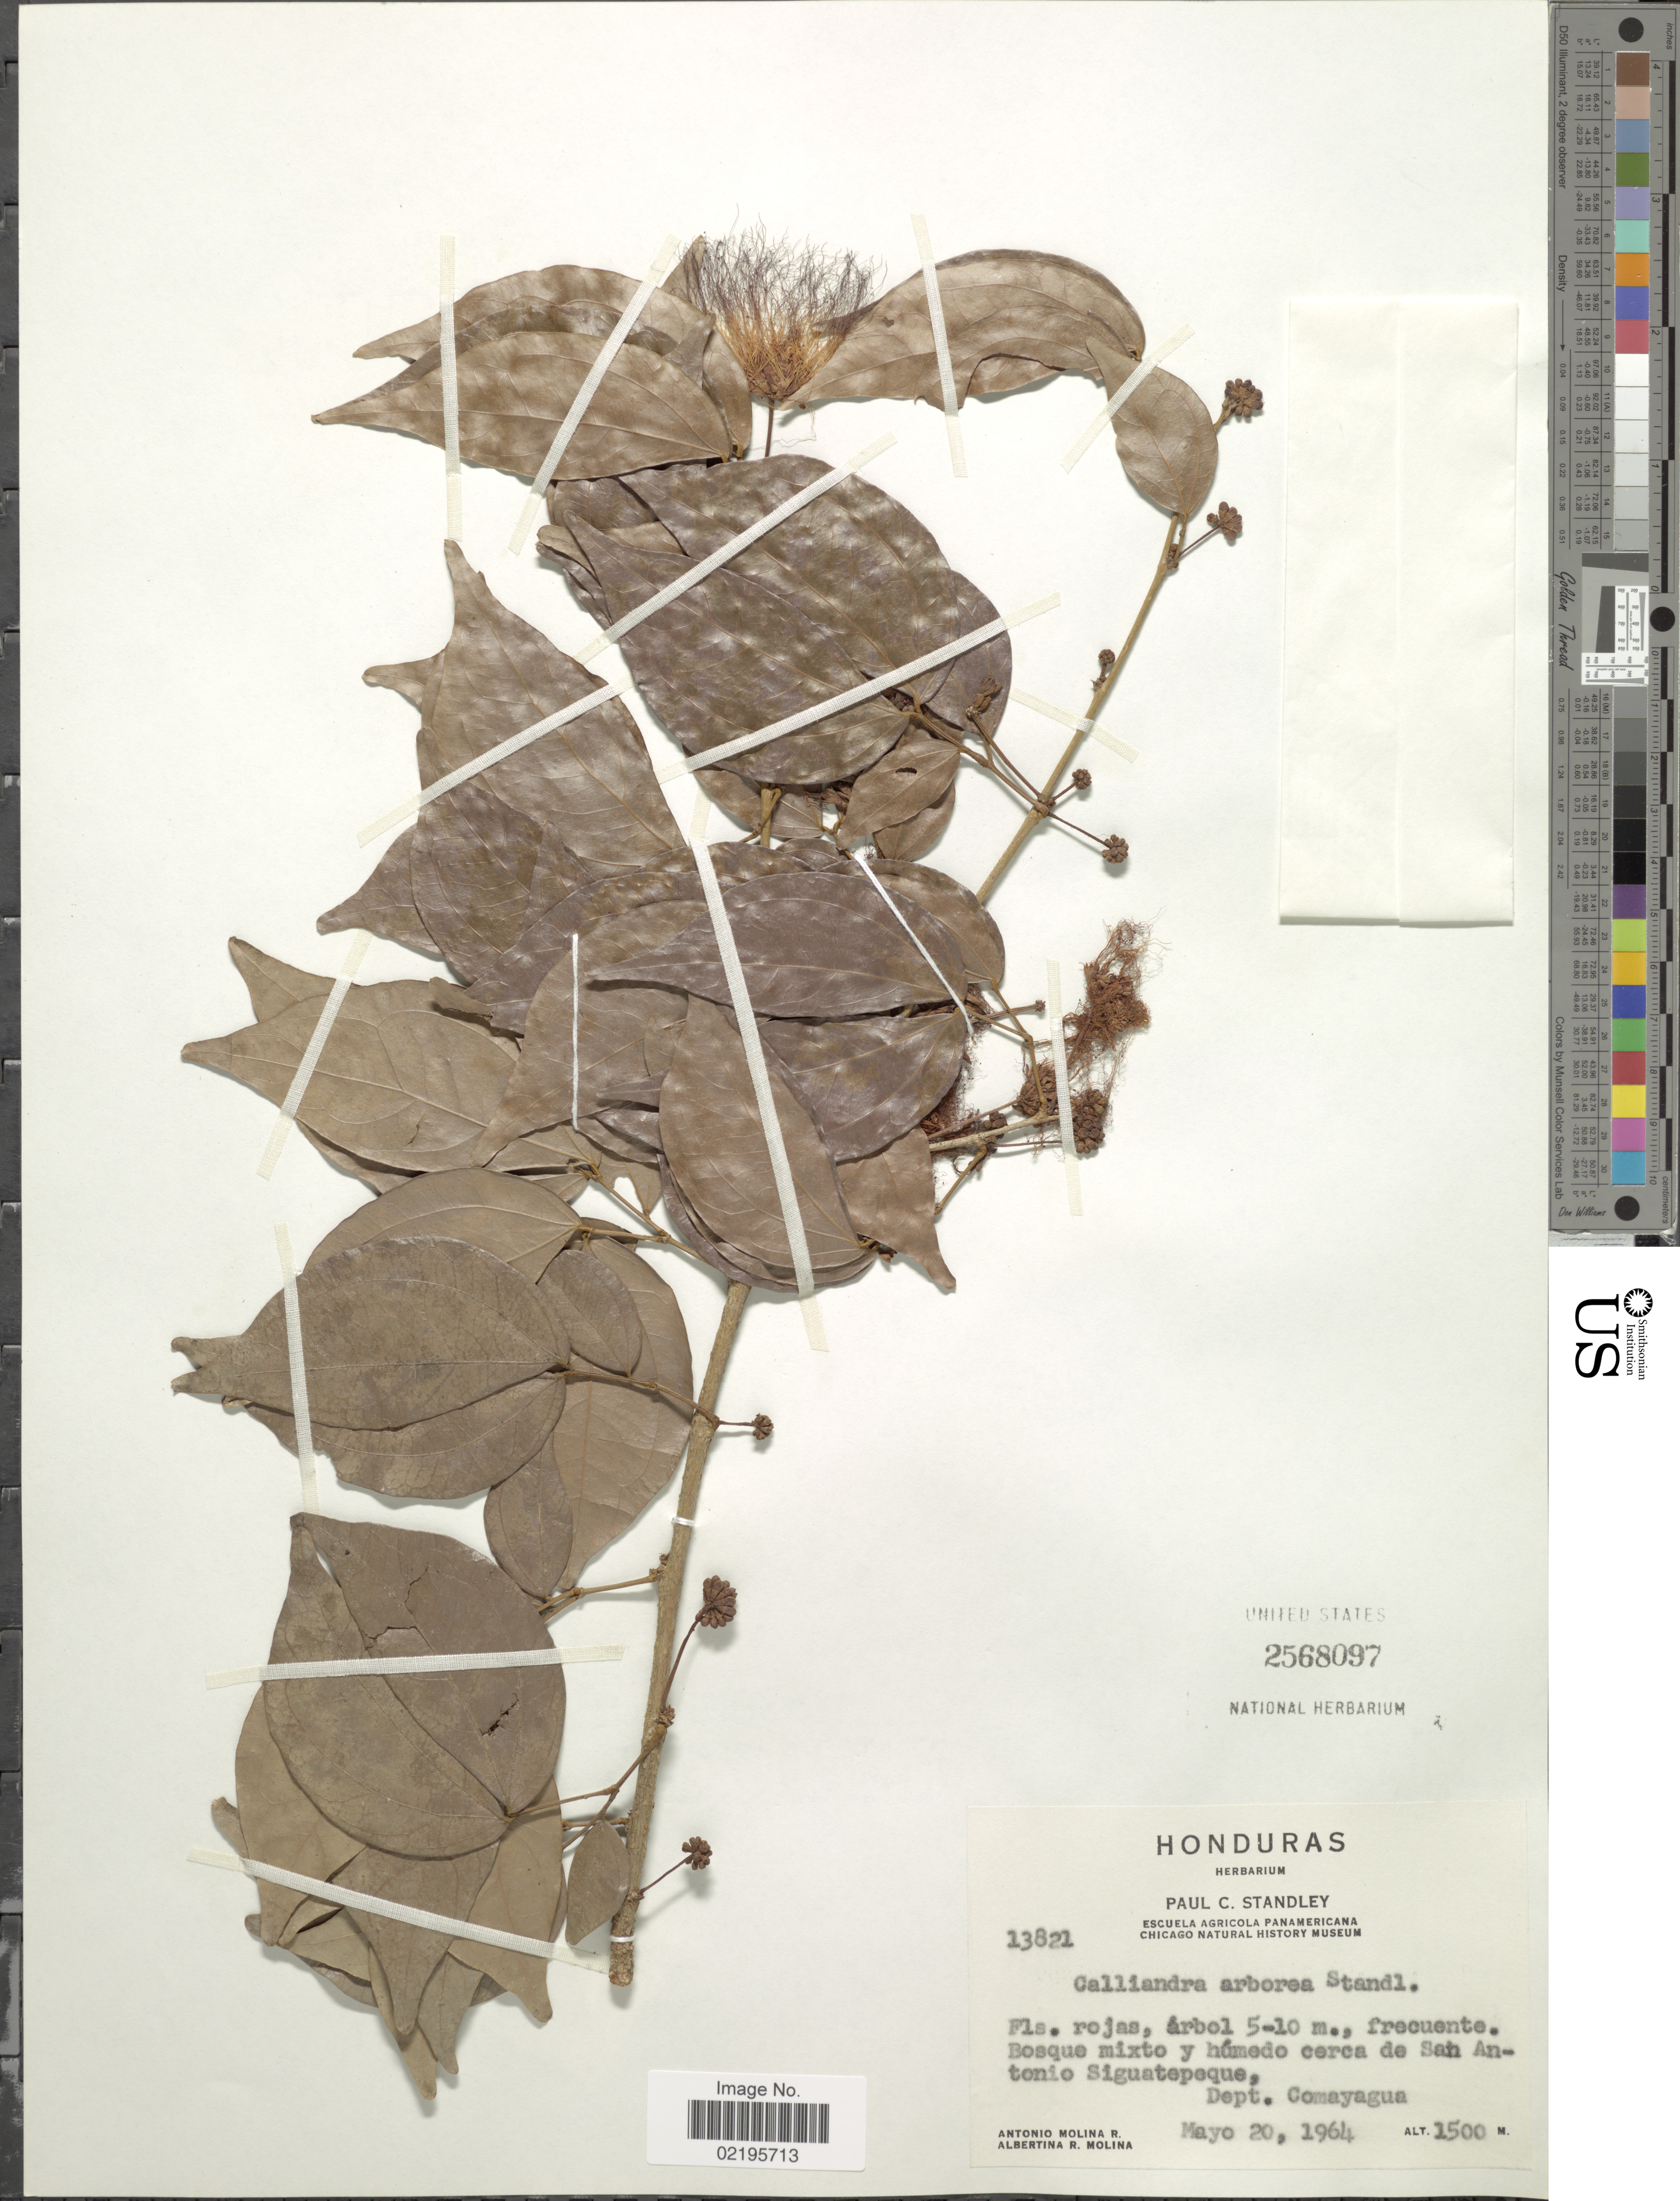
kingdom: Plantae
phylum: Tracheophyta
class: Magnoliopsida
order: Fabales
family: Fabaceae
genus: Calliandra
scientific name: Calliandra arborea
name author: Standl.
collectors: A. Molina R. & A. R. Molina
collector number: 13821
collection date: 1964-05-20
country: Honduras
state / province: Comayagua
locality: Bosque mixto y humedo cerca de San Antonio Siguatepeque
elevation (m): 1500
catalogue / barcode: US 2568097